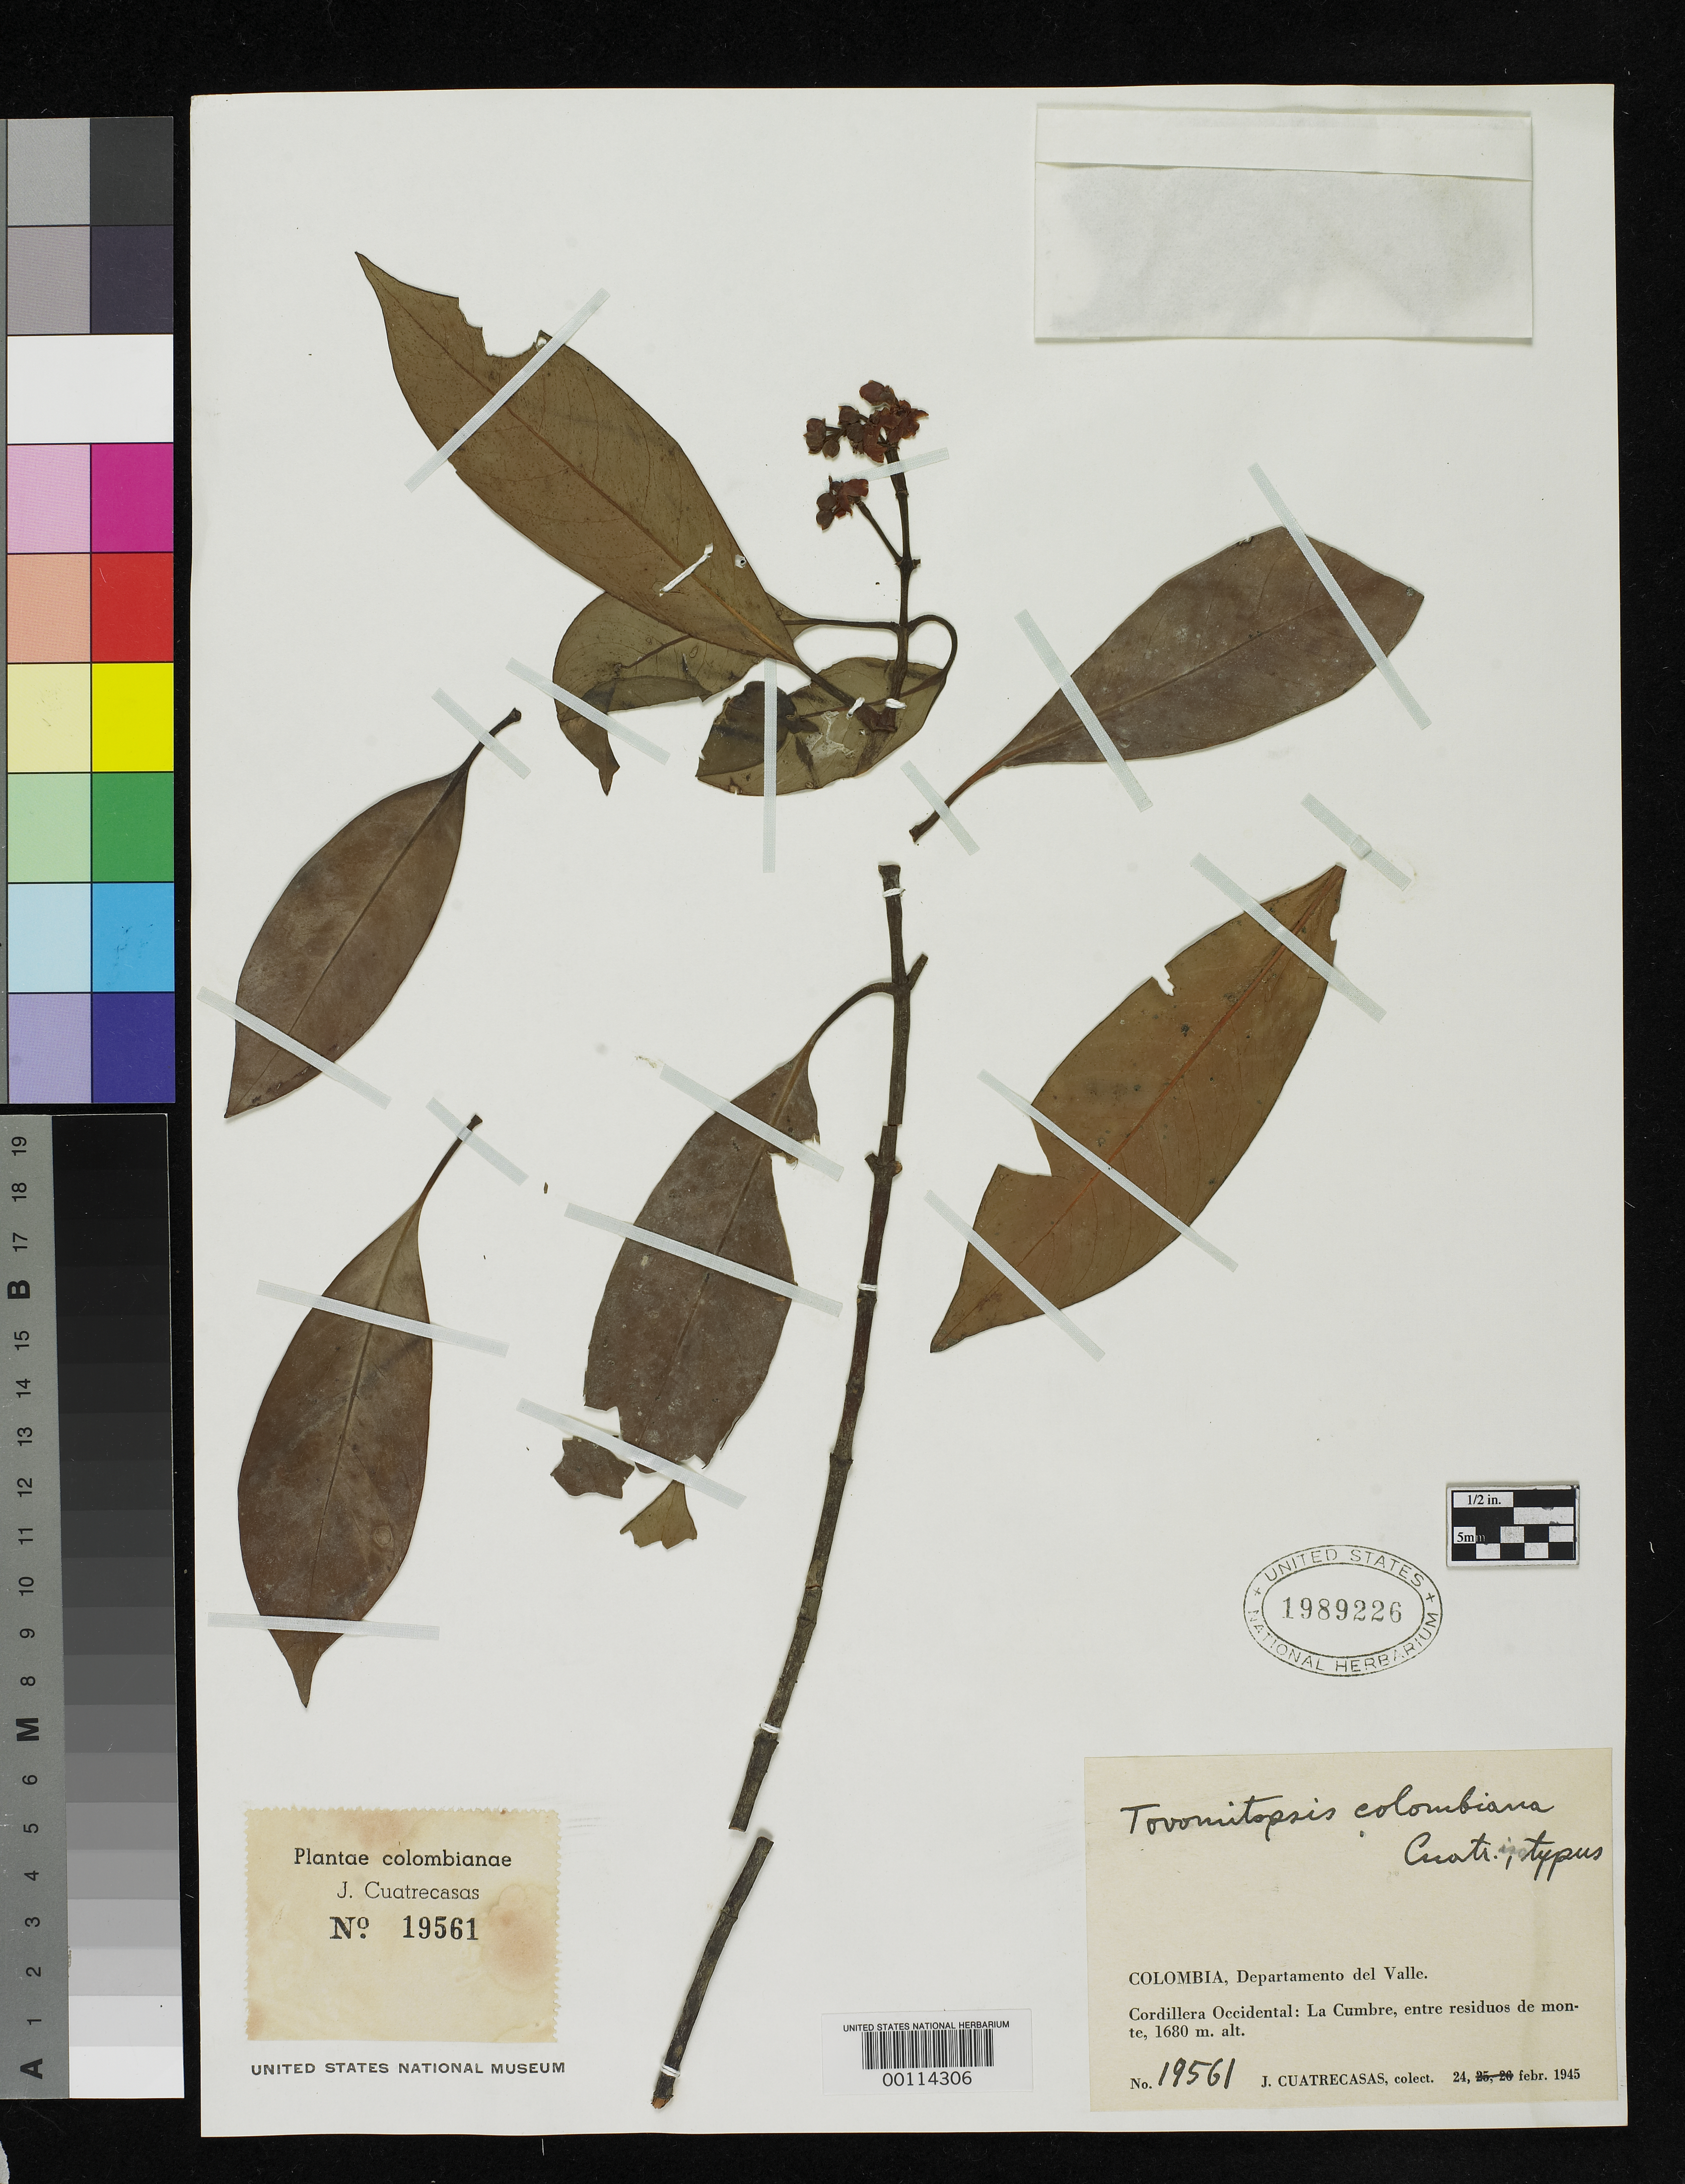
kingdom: Plantae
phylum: Tracheophyta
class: Magnoliopsida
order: Malpighiales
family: Clusiaceae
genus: Tovomitopsis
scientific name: Tovomitopsis colombiana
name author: Cuatrec.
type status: Isotype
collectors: J. Cuatrecasas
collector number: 19561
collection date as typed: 24 Feb 1945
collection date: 1945-02-24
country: Colombia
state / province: Valle del Cauca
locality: La Cumbe.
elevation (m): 1680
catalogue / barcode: US 1989226